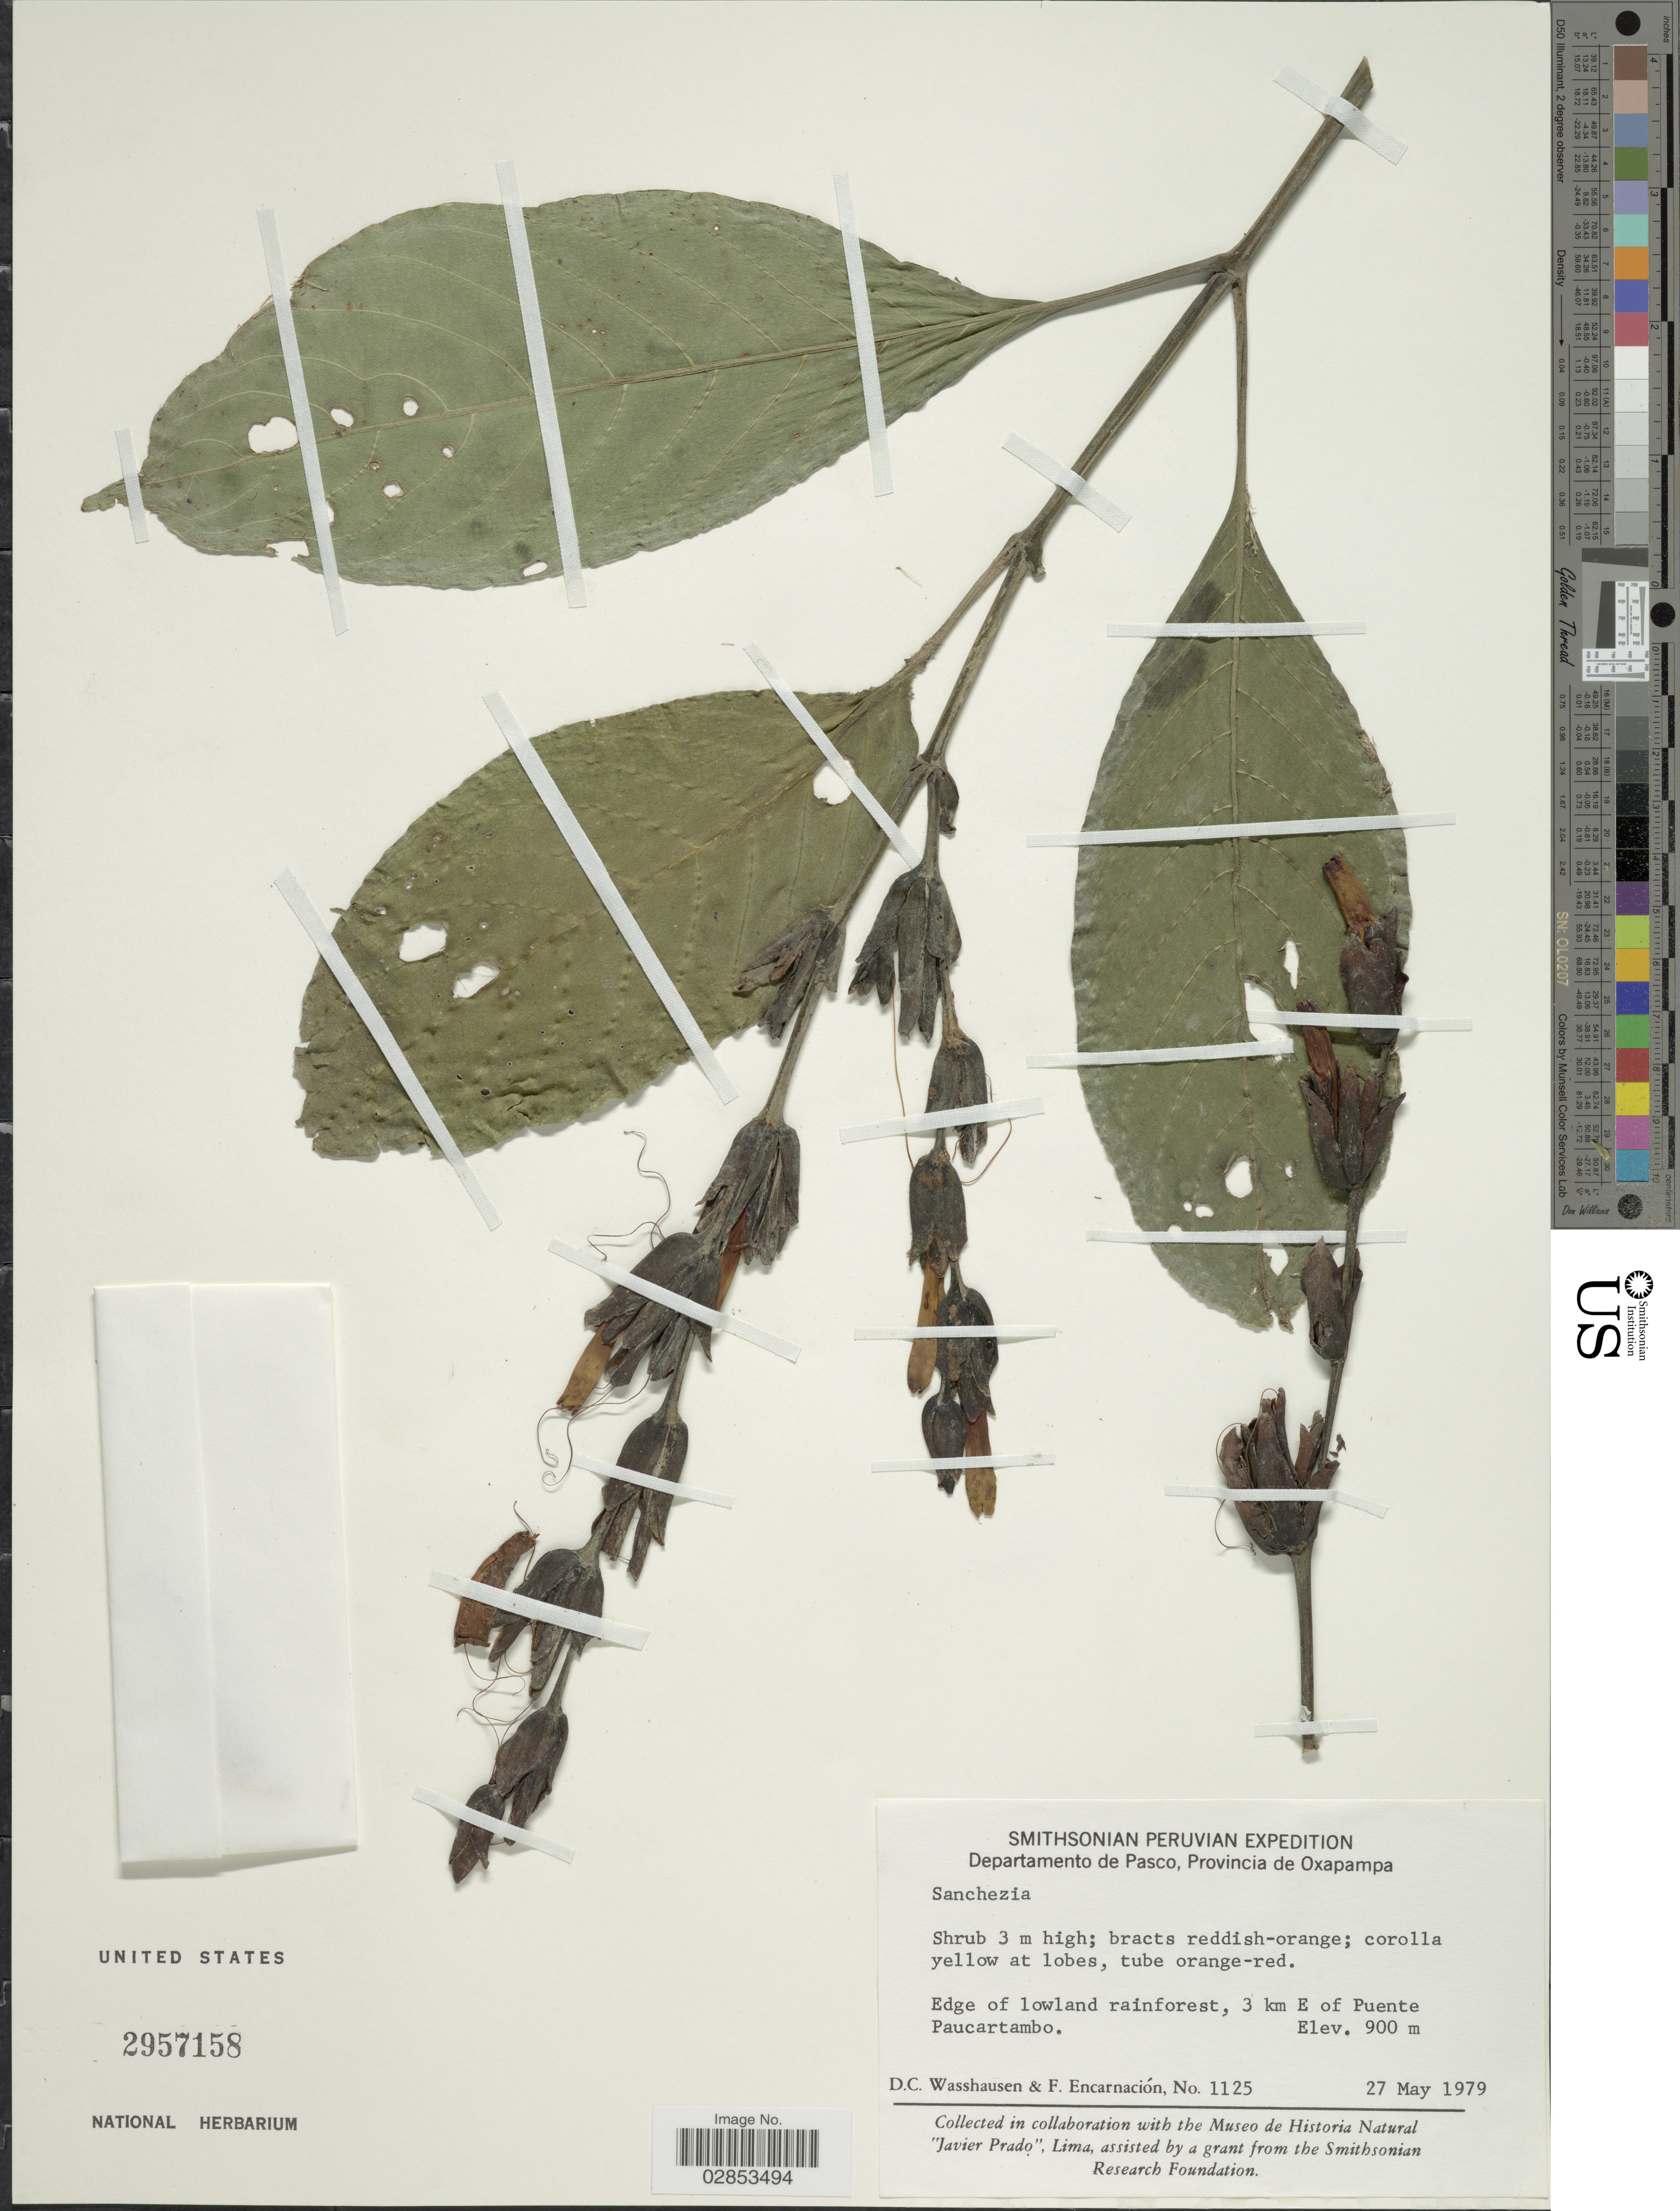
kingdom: Plantae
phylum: Tracheophyta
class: Magnoliopsida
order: Lamiales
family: Acanthaceae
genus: Sanchezia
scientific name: Sanchezia rubriflora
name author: Leonard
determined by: Azevedo, Igor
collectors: D. C. Wasshausen & F. Encarnación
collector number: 1125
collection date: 1979-05-27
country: Peru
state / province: Pasco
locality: Departamento de Pasco, Provincia de Oxapampa. Edge of lowland rainforest, 3 km E of Puente Paucartambo.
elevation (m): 900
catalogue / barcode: US 2957158